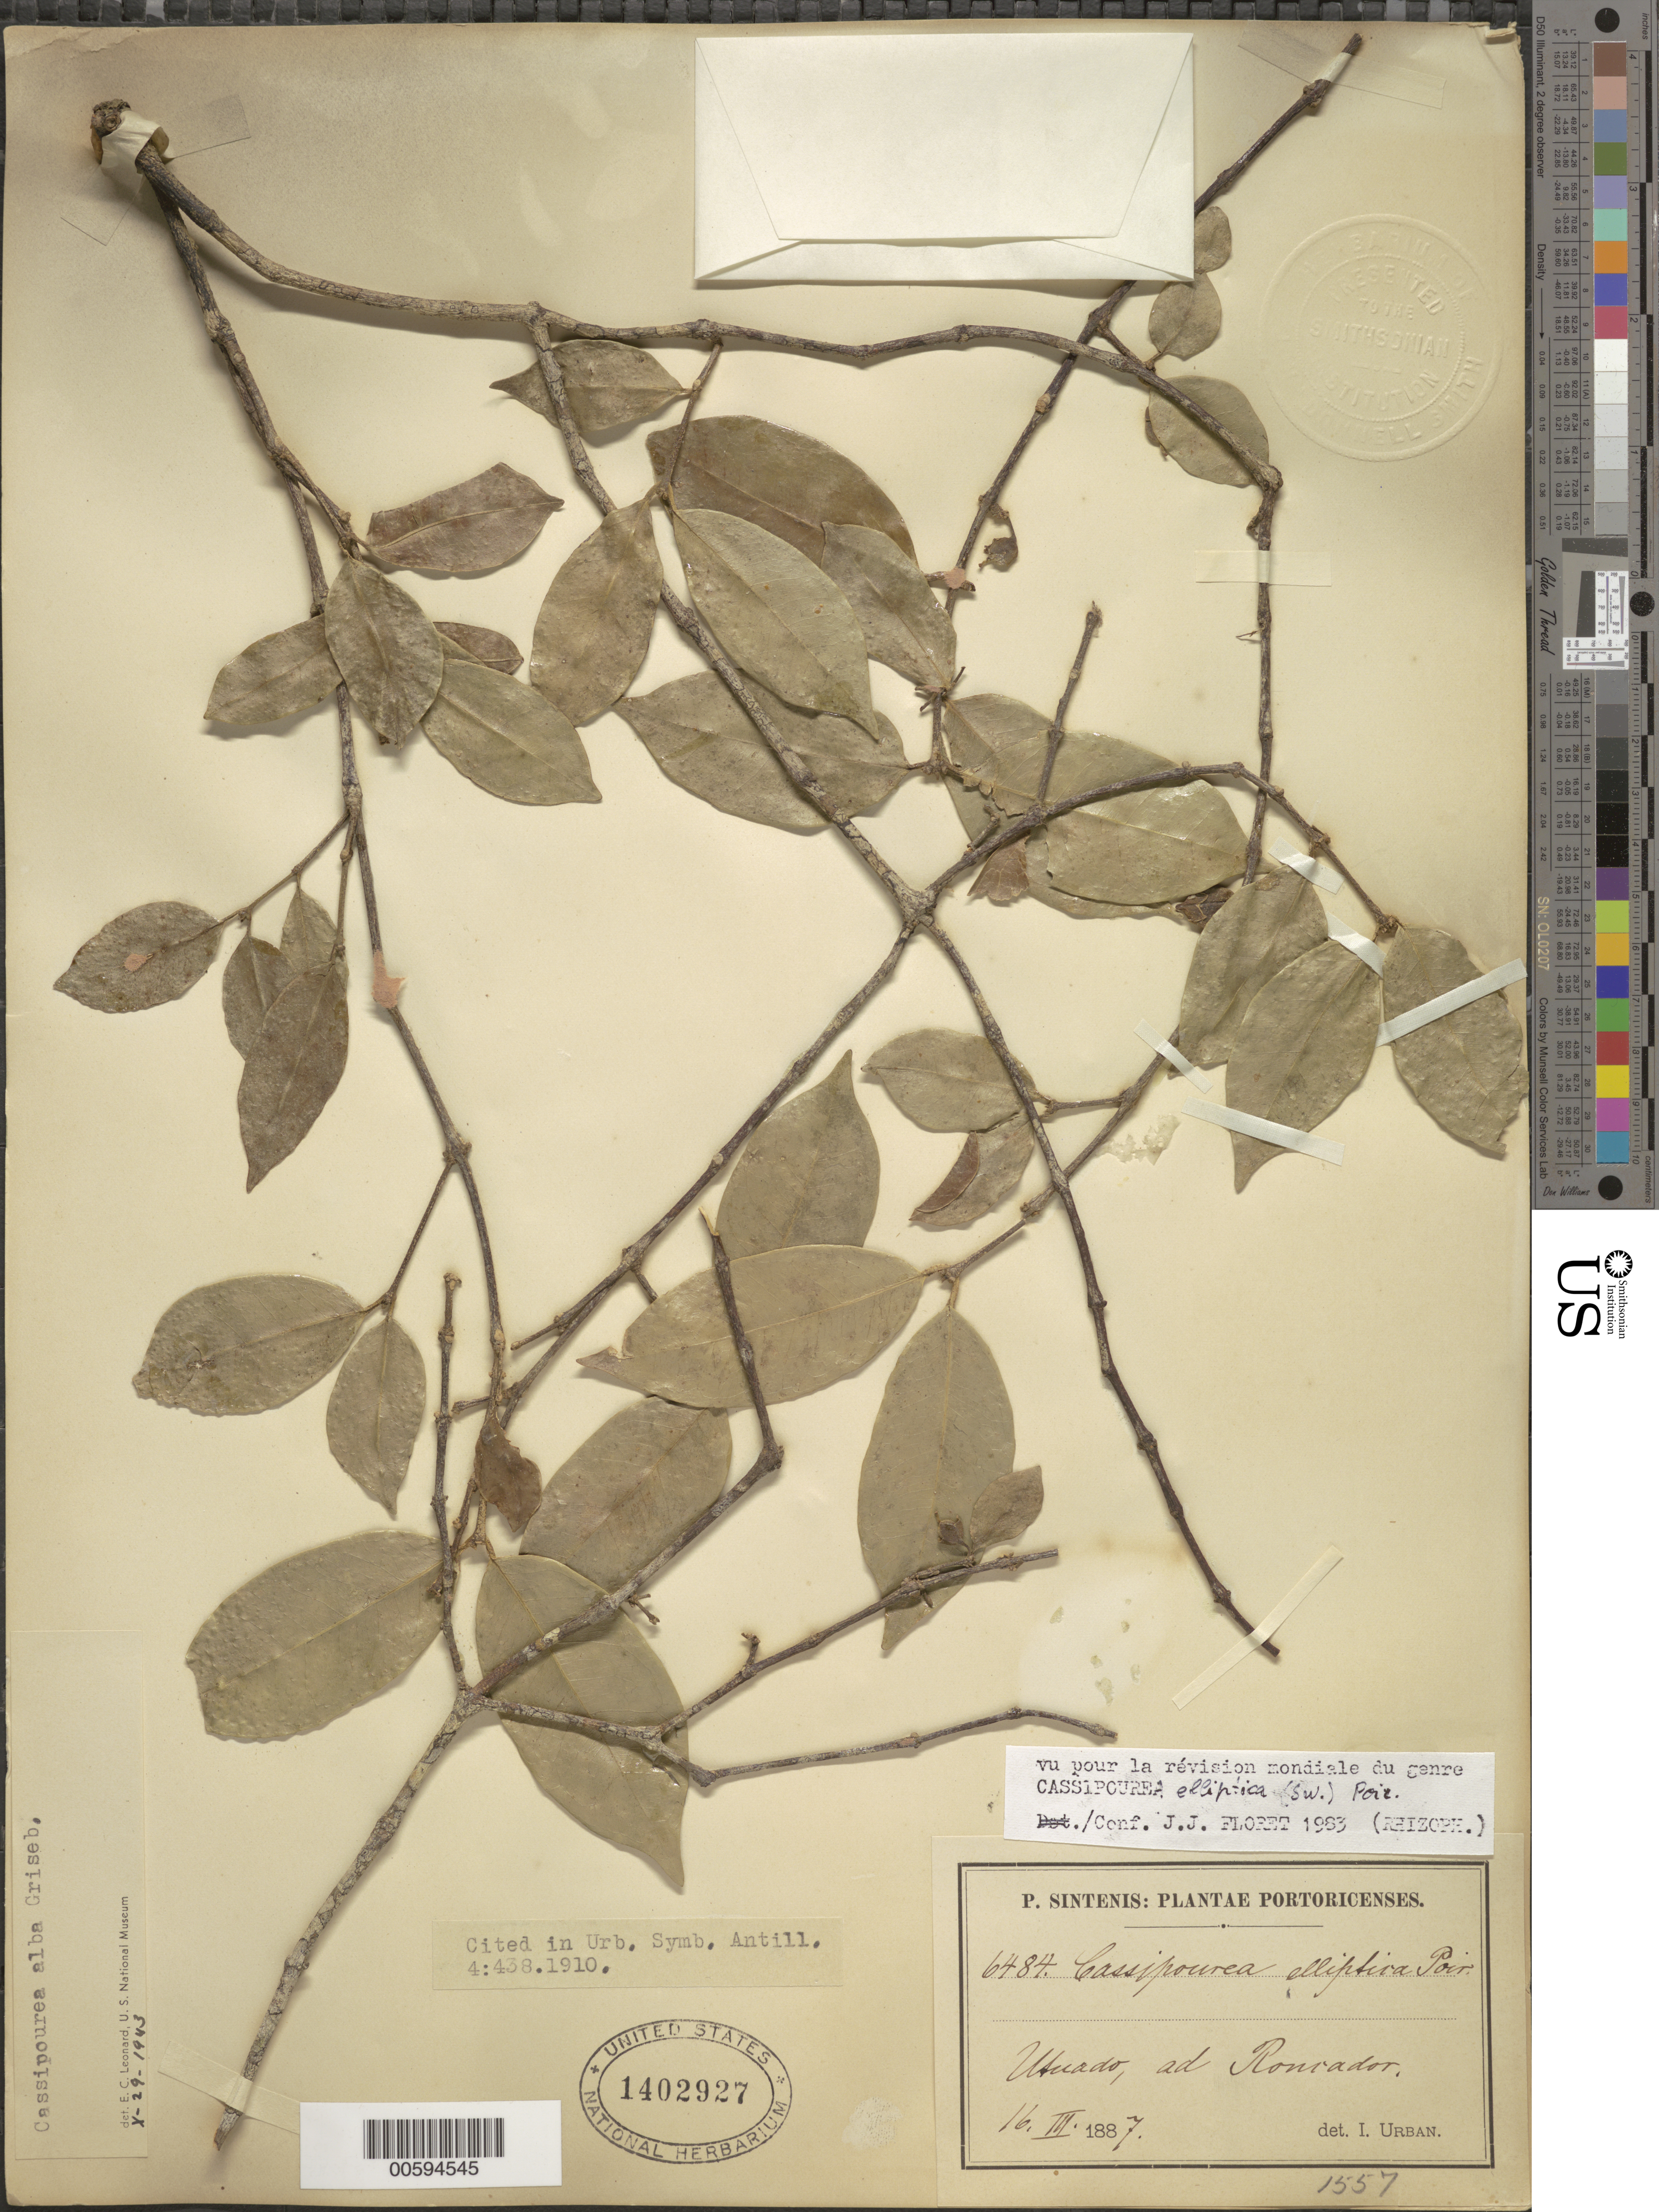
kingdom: Plantae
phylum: Tracheophyta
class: Magnoliopsida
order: Malpighiales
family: Rhizophoraceae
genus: Cassipourea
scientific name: Cassipourea elliptica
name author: (Sw.) Poir.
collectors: P. Sintenis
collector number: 6484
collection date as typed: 16 Mar 1887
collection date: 1887-03-16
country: Puerto Rico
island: Greater Antilles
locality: Utuado, ad Roncador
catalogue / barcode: US 1402927